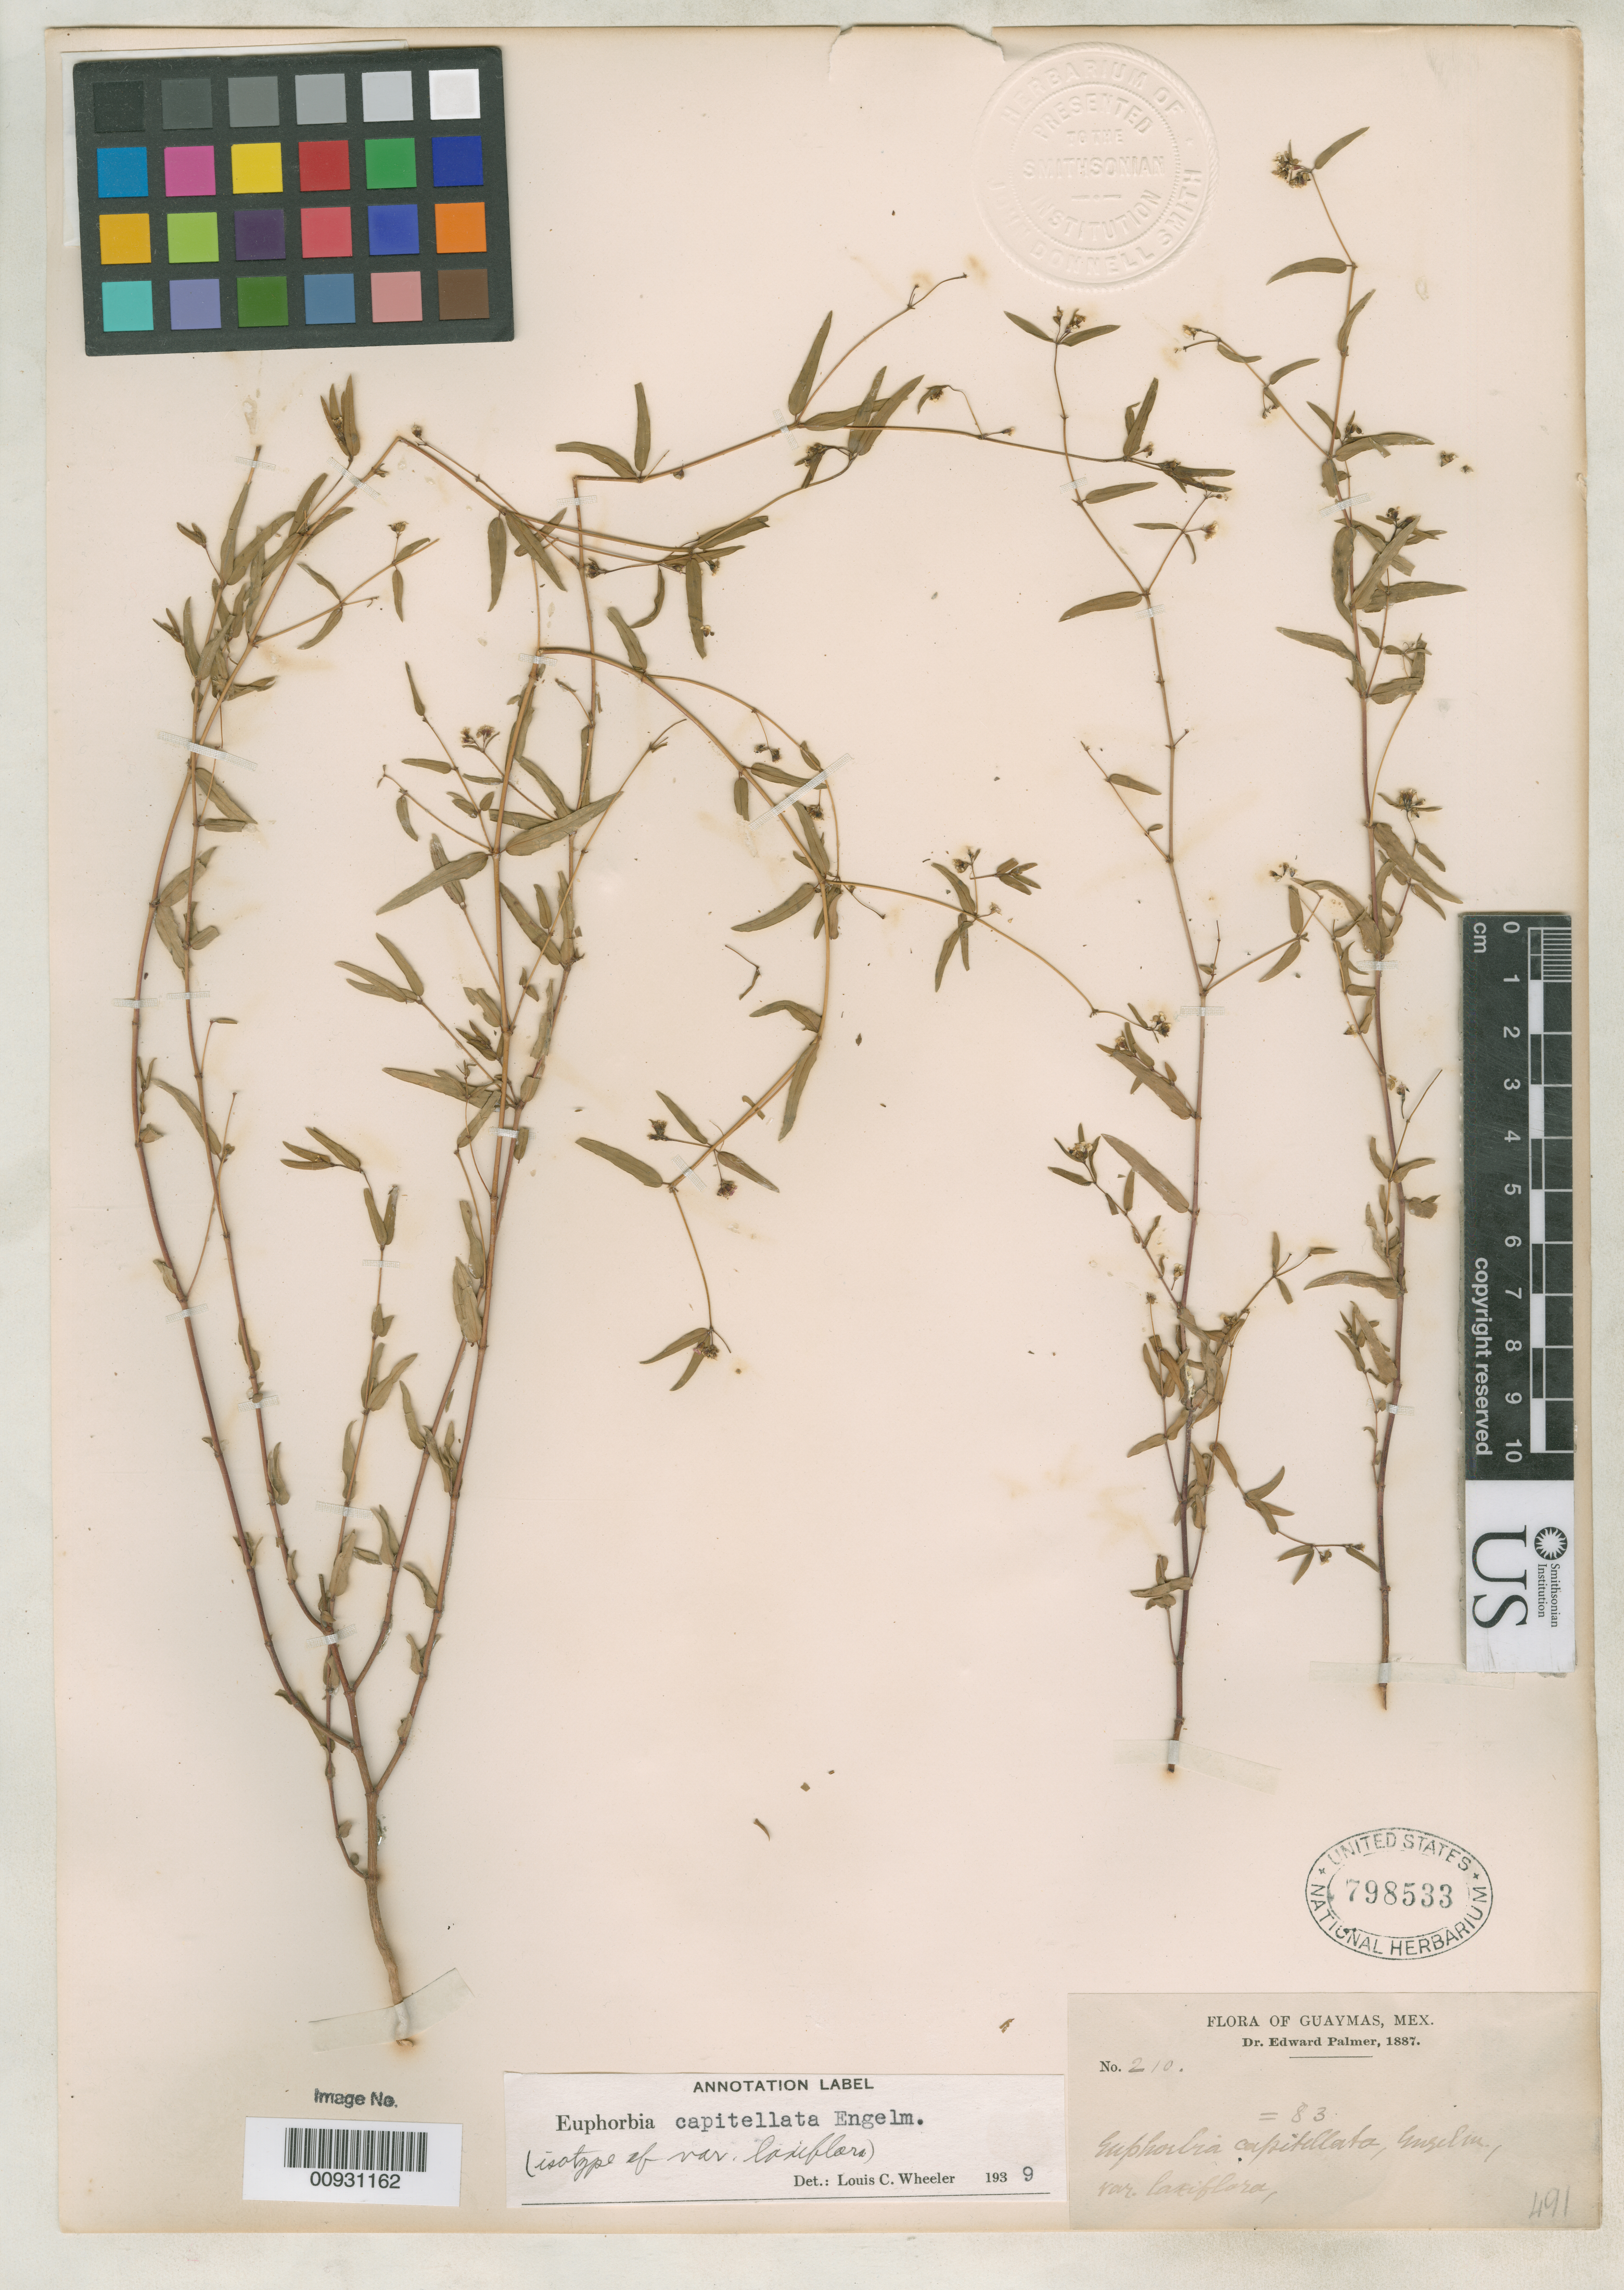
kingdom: Plantae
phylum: Tracheophyta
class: Magnoliopsida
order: Malpighiales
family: Euphorbiaceae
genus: Euphorbia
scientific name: Euphorbia capitellata var. laxiflora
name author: S. Watson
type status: Syntype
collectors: E. Palmer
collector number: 210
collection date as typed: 1887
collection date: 1887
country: Mexico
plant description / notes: Annotated as "isotype" by L.C. Wheeler (1939); =isolectotype? Palmer 210 is lectotype collection (with lecto at GH) according to IPNI, but lectotypification publication not cited.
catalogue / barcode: US 798533